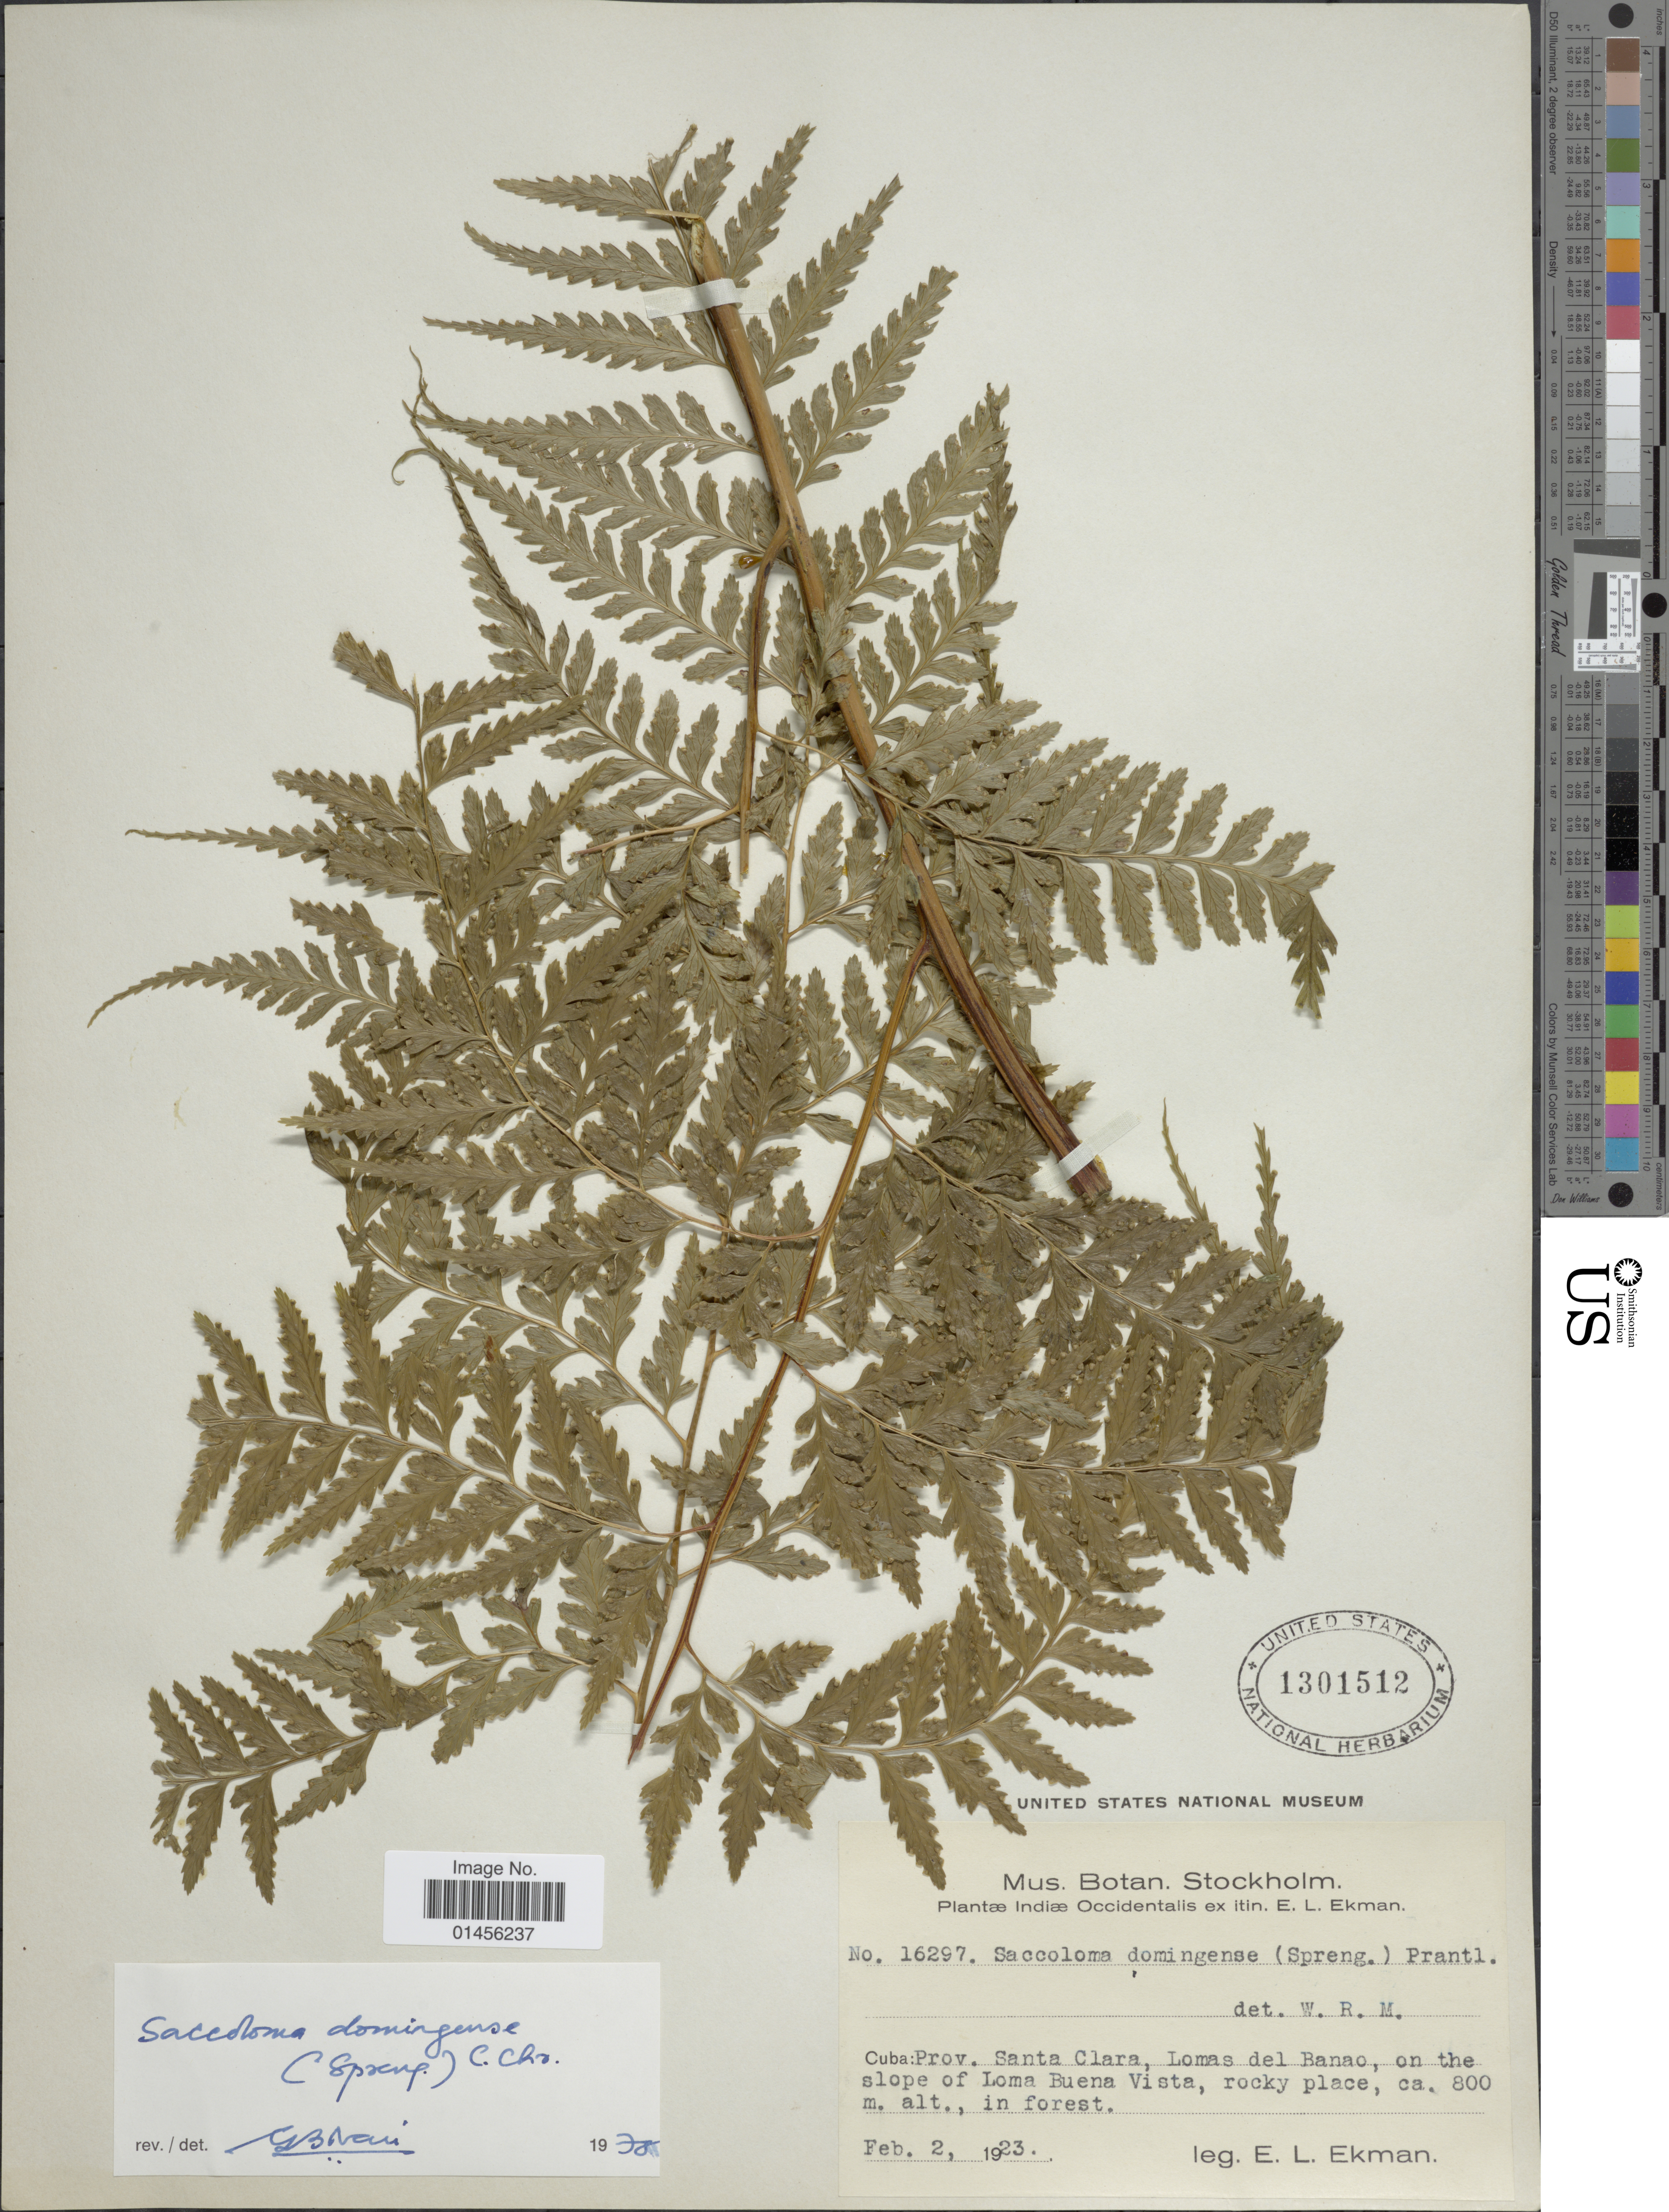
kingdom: Plantae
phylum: Tracheophyta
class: Polypodiopsida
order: Polypodiales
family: Saccolomataceae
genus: Saccoloma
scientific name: Saccoloma domingense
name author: (Spreng.) C. Chr.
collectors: E. L. Ekman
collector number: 16297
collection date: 1923-02-02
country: Cuba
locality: Prov. Santa Clara, Lomas del Banao, on the slope of Loma Buena Vista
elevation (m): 800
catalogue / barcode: US 1301512